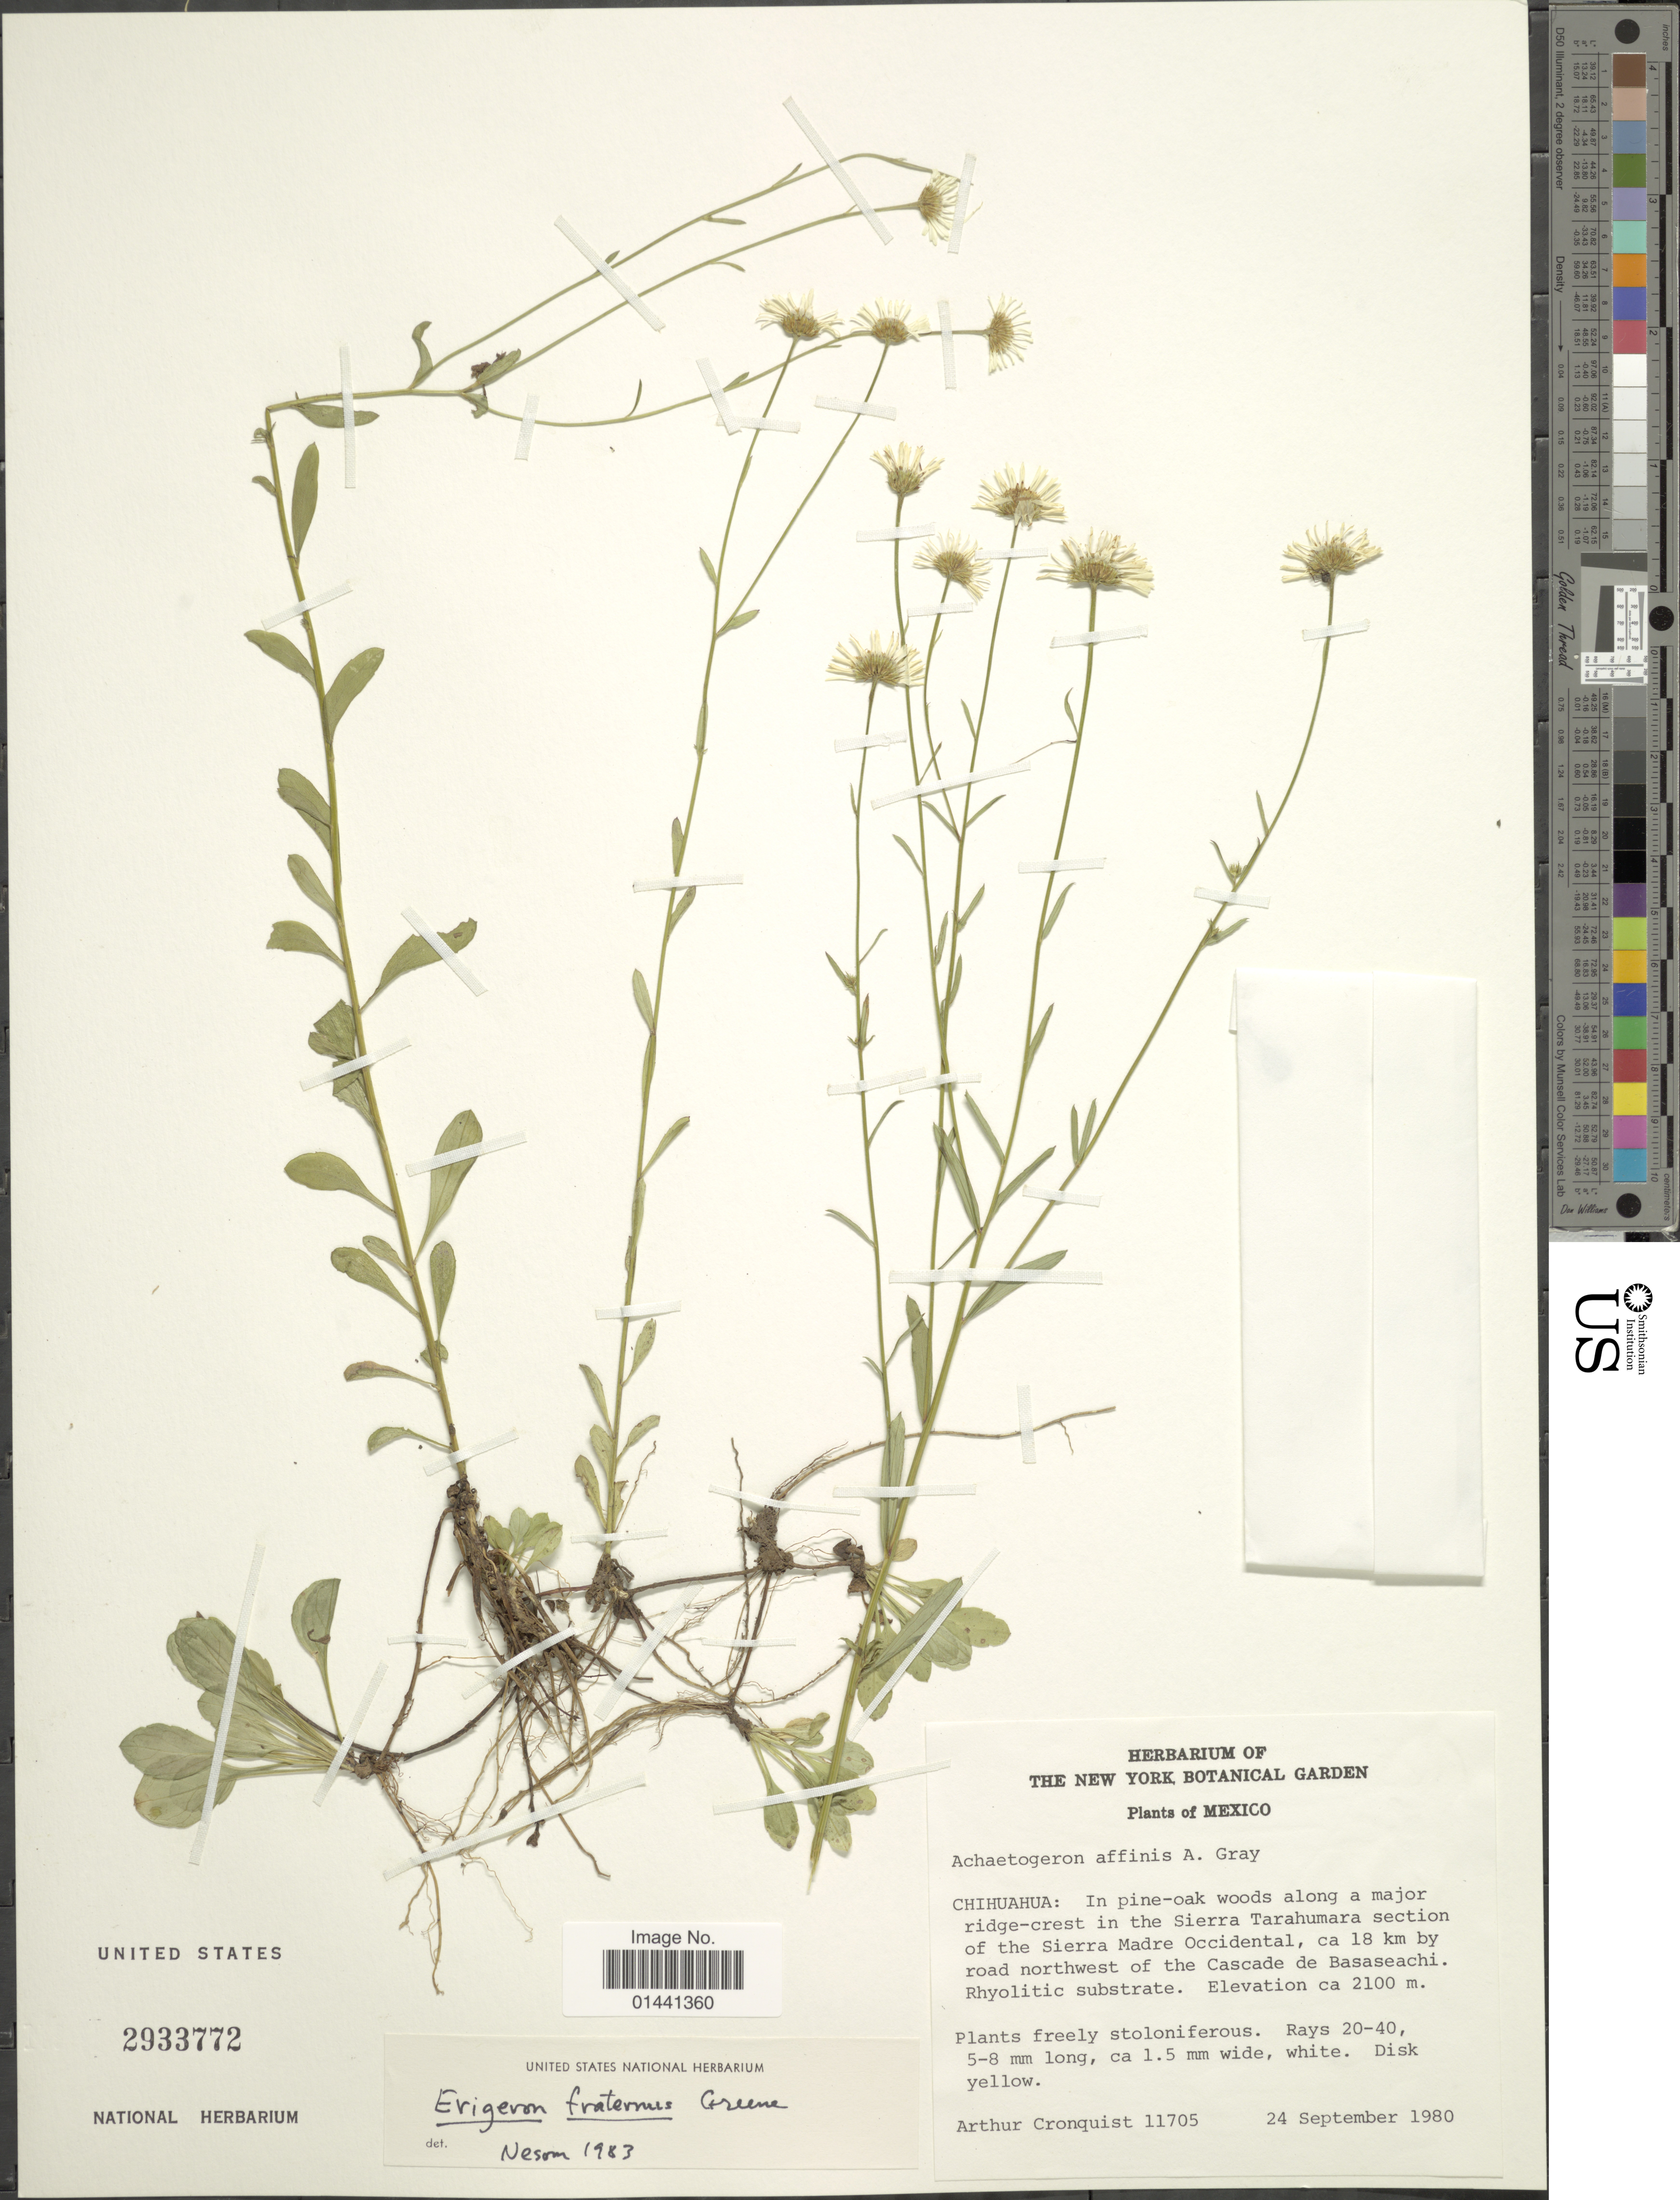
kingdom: Plantae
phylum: Tracheophyta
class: Magnoliopsida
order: Asterales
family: Asteraceae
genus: Erigeron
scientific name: Erigeron fraternus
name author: Greene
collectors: A. J. Cronquist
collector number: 11705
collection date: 1980-09-24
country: Mexico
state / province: Chihuahua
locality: In pine-oak woods along a mojor ridge-crest in the Sierra Tarahumara section of the Sierra Madre Occidental, ca 18 km by road northwest of the Cascade de Basaseachi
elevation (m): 2100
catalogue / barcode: US 2933772